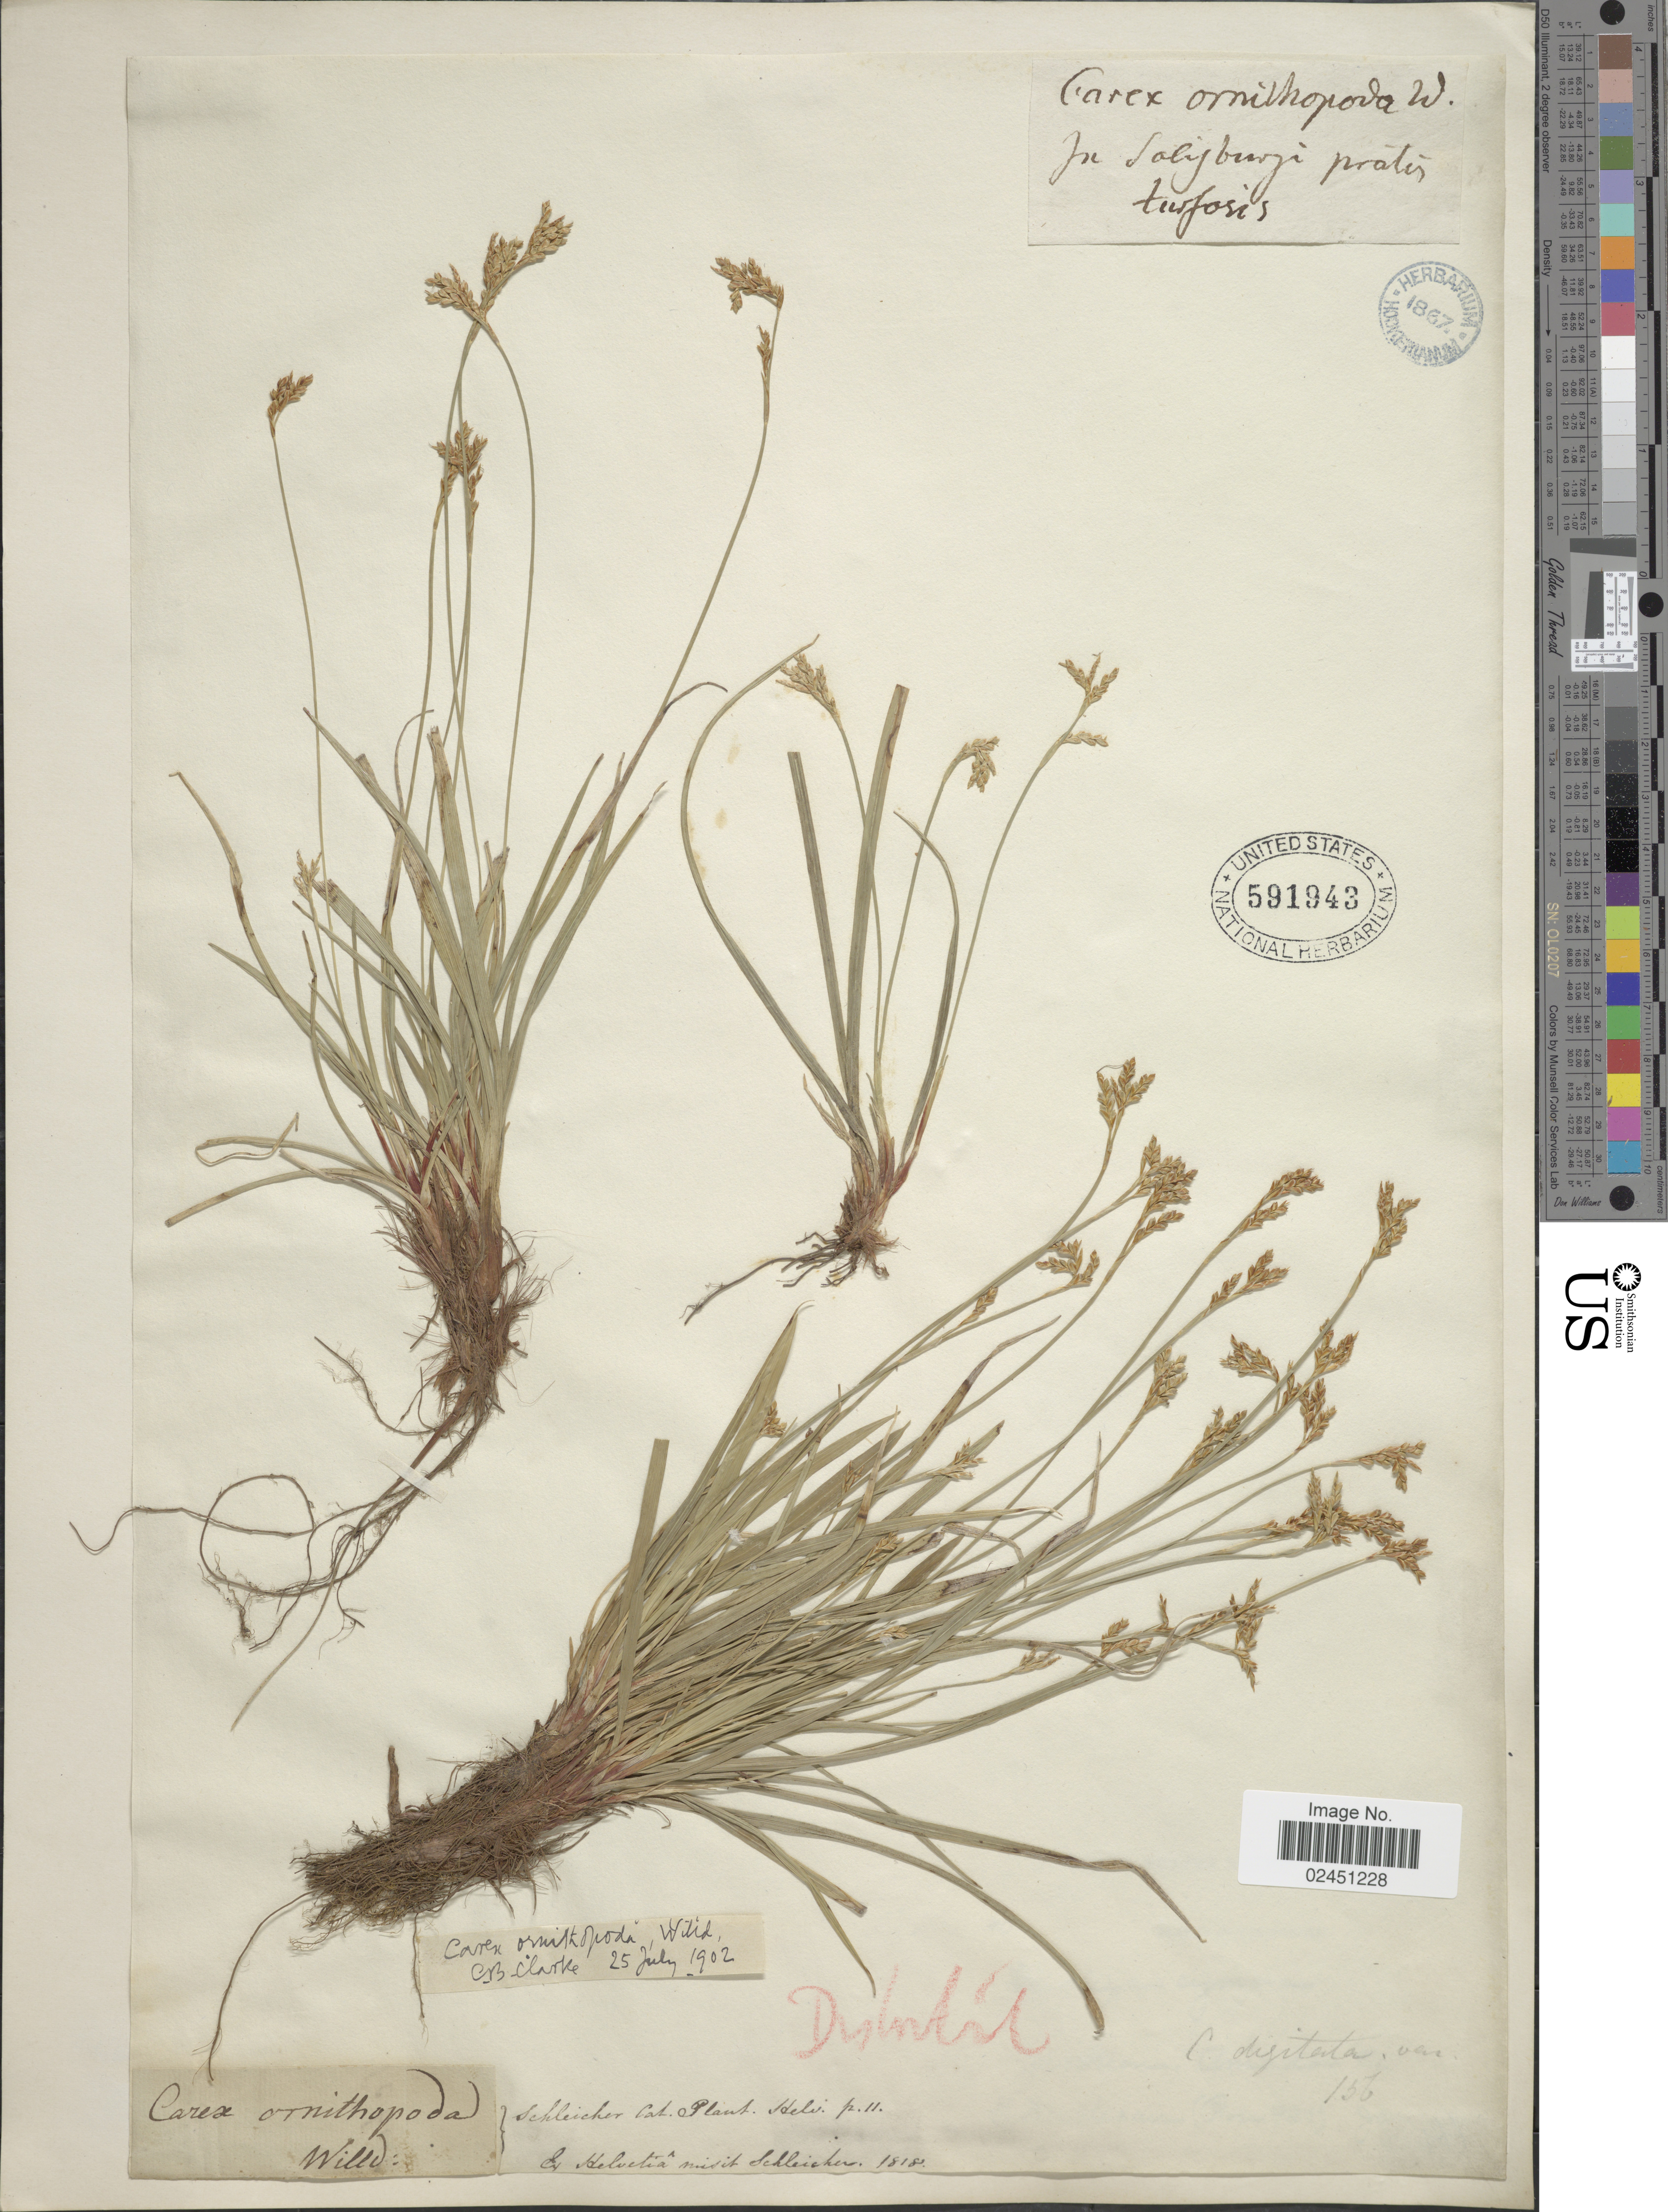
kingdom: Plantae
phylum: Tracheophyta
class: Liliopsida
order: Poales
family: Cyperaceae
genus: Carex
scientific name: Carex ornithopoda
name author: Willd.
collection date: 1818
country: Switzerland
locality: Helvetia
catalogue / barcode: US 591943-2